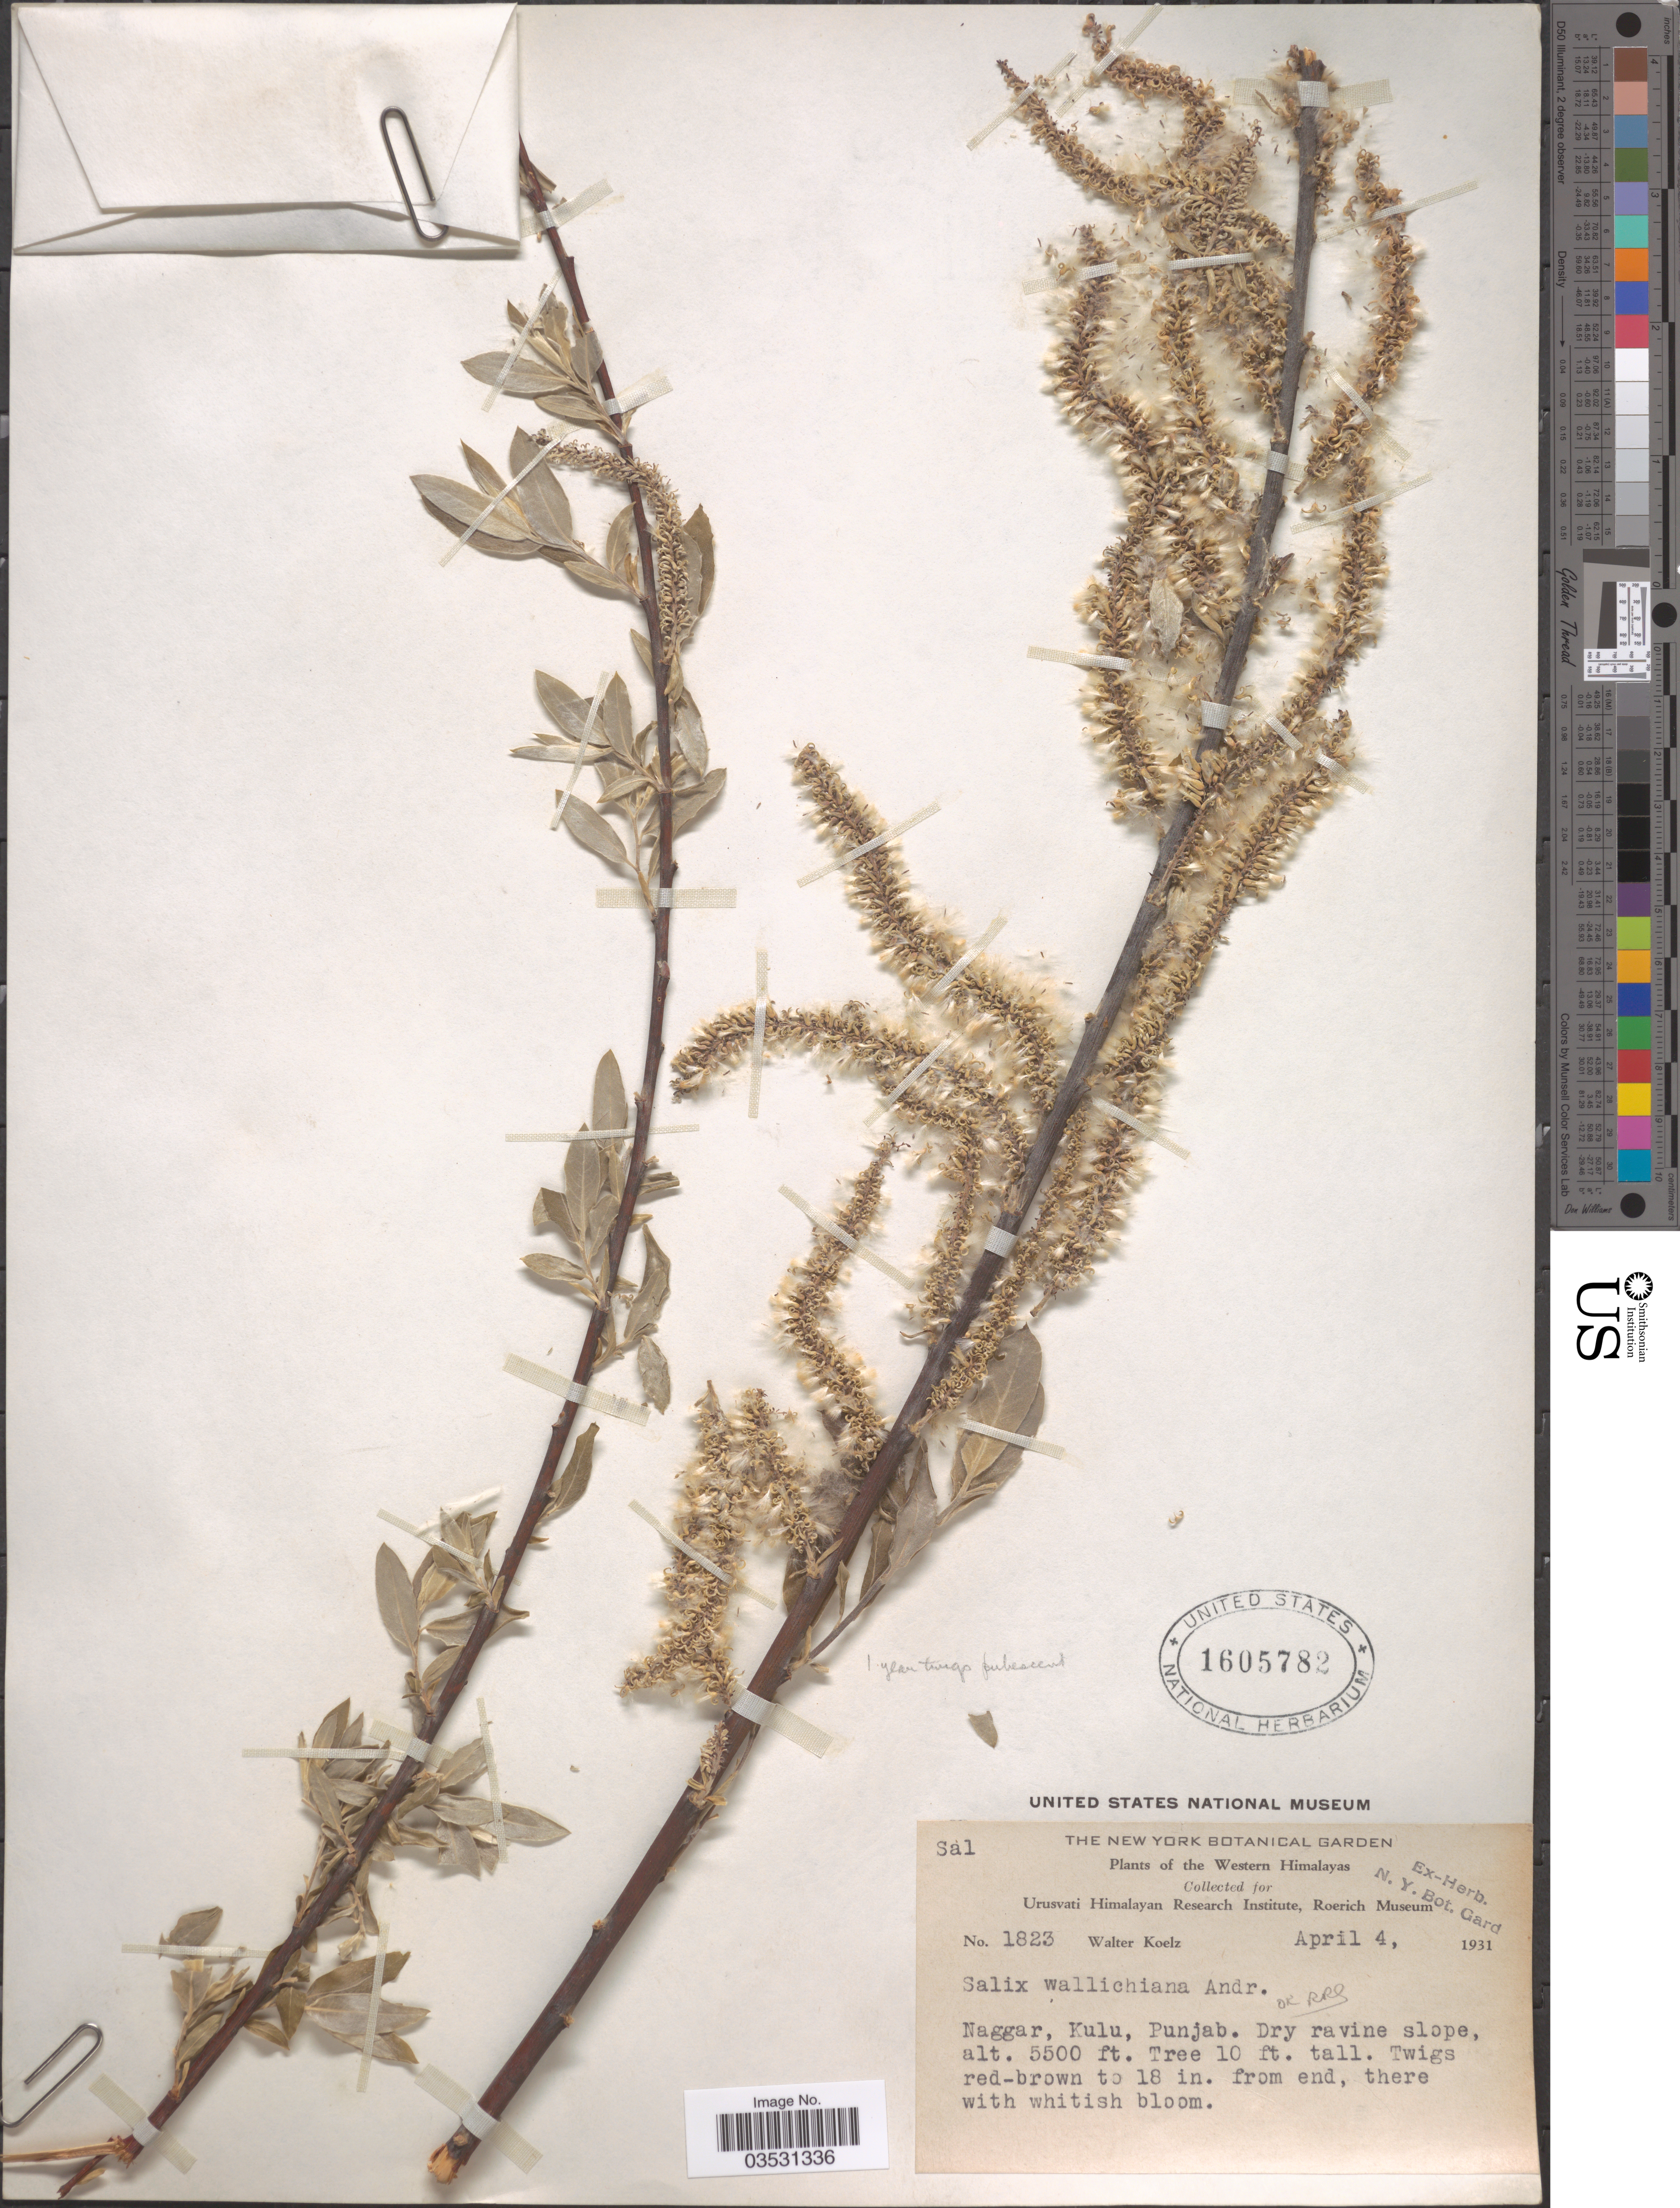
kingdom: Plantae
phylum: Tracheophyta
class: Magnoliopsida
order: Malpighiales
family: Salicaceae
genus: Salix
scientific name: Salix wallichiana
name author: Andersson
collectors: W. N. Koelz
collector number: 1823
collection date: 1931-04-04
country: India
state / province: Punjab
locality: Western Himalayas. Naggar, Kulu.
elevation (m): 1676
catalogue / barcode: US 1605782